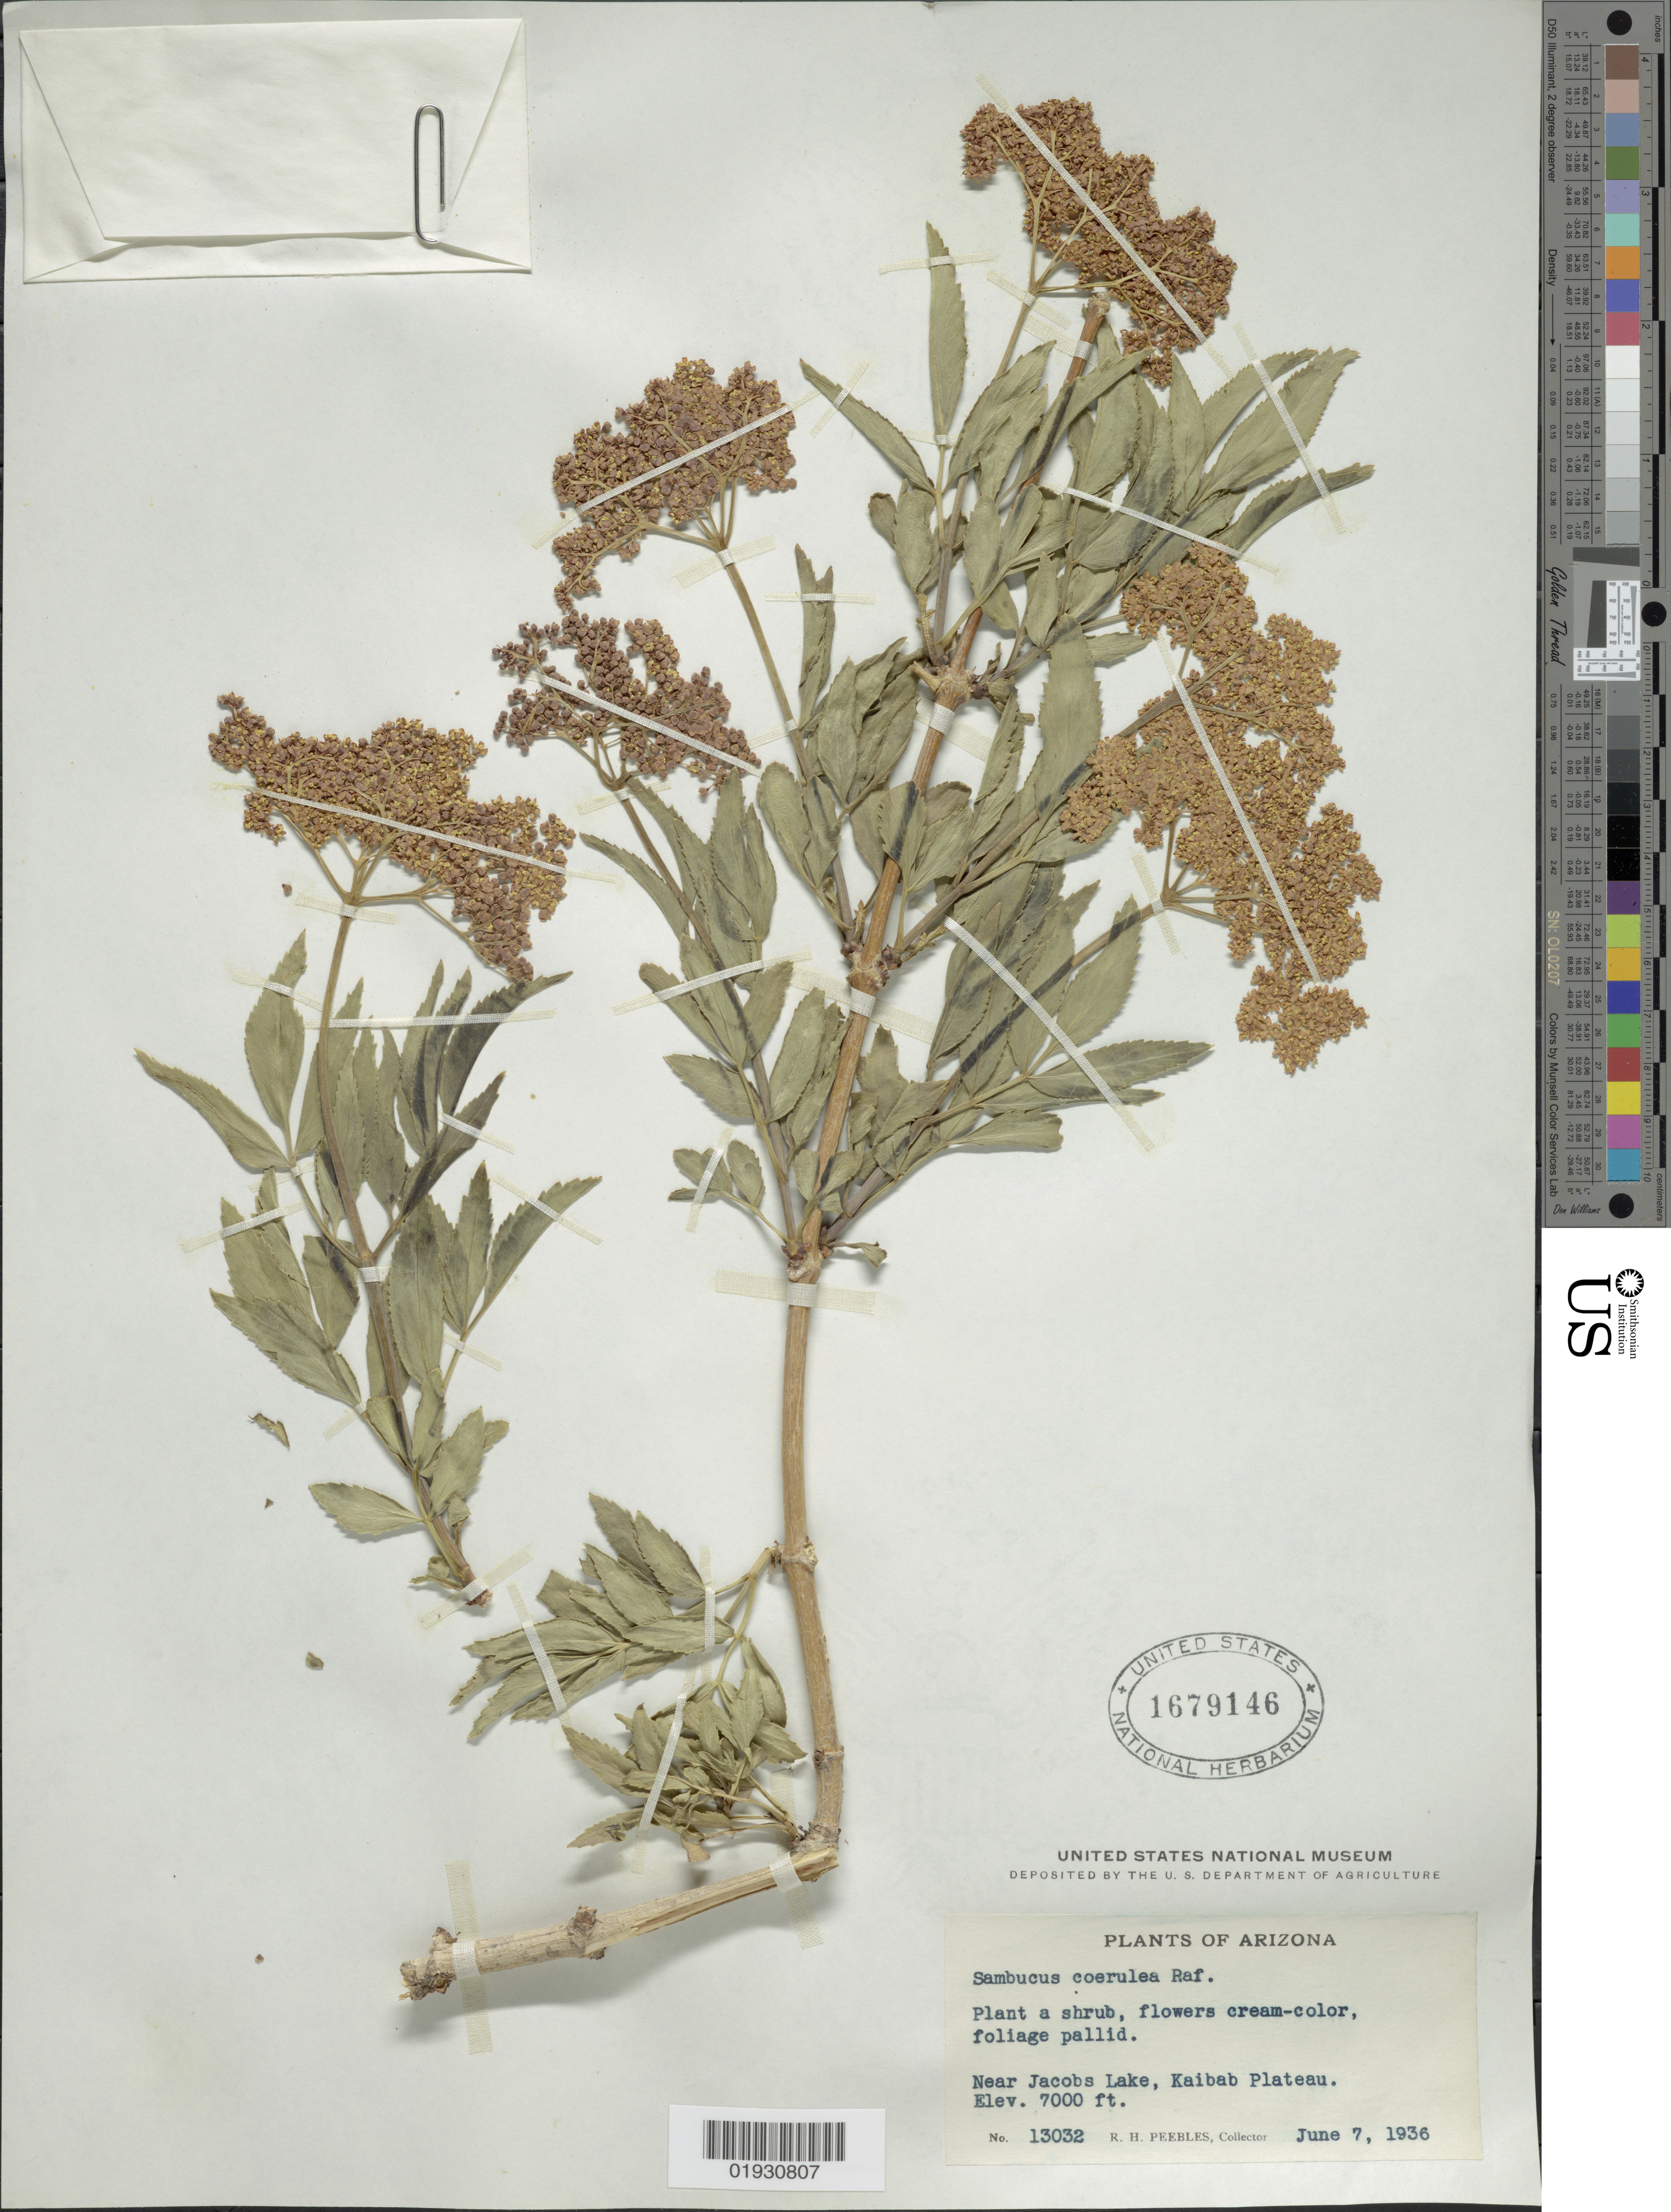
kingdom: Plantae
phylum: Tracheophyta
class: Magnoliopsida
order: Dipsacales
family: Viburnaceae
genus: Sambucus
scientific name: Sambucus cerulea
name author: Raf.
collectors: R. H. Peebles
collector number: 13032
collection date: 1936-06-07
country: United States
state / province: Arizona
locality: Near Jacobs Lake, Kaibab Plateau.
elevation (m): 2134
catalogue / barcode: US 1679146